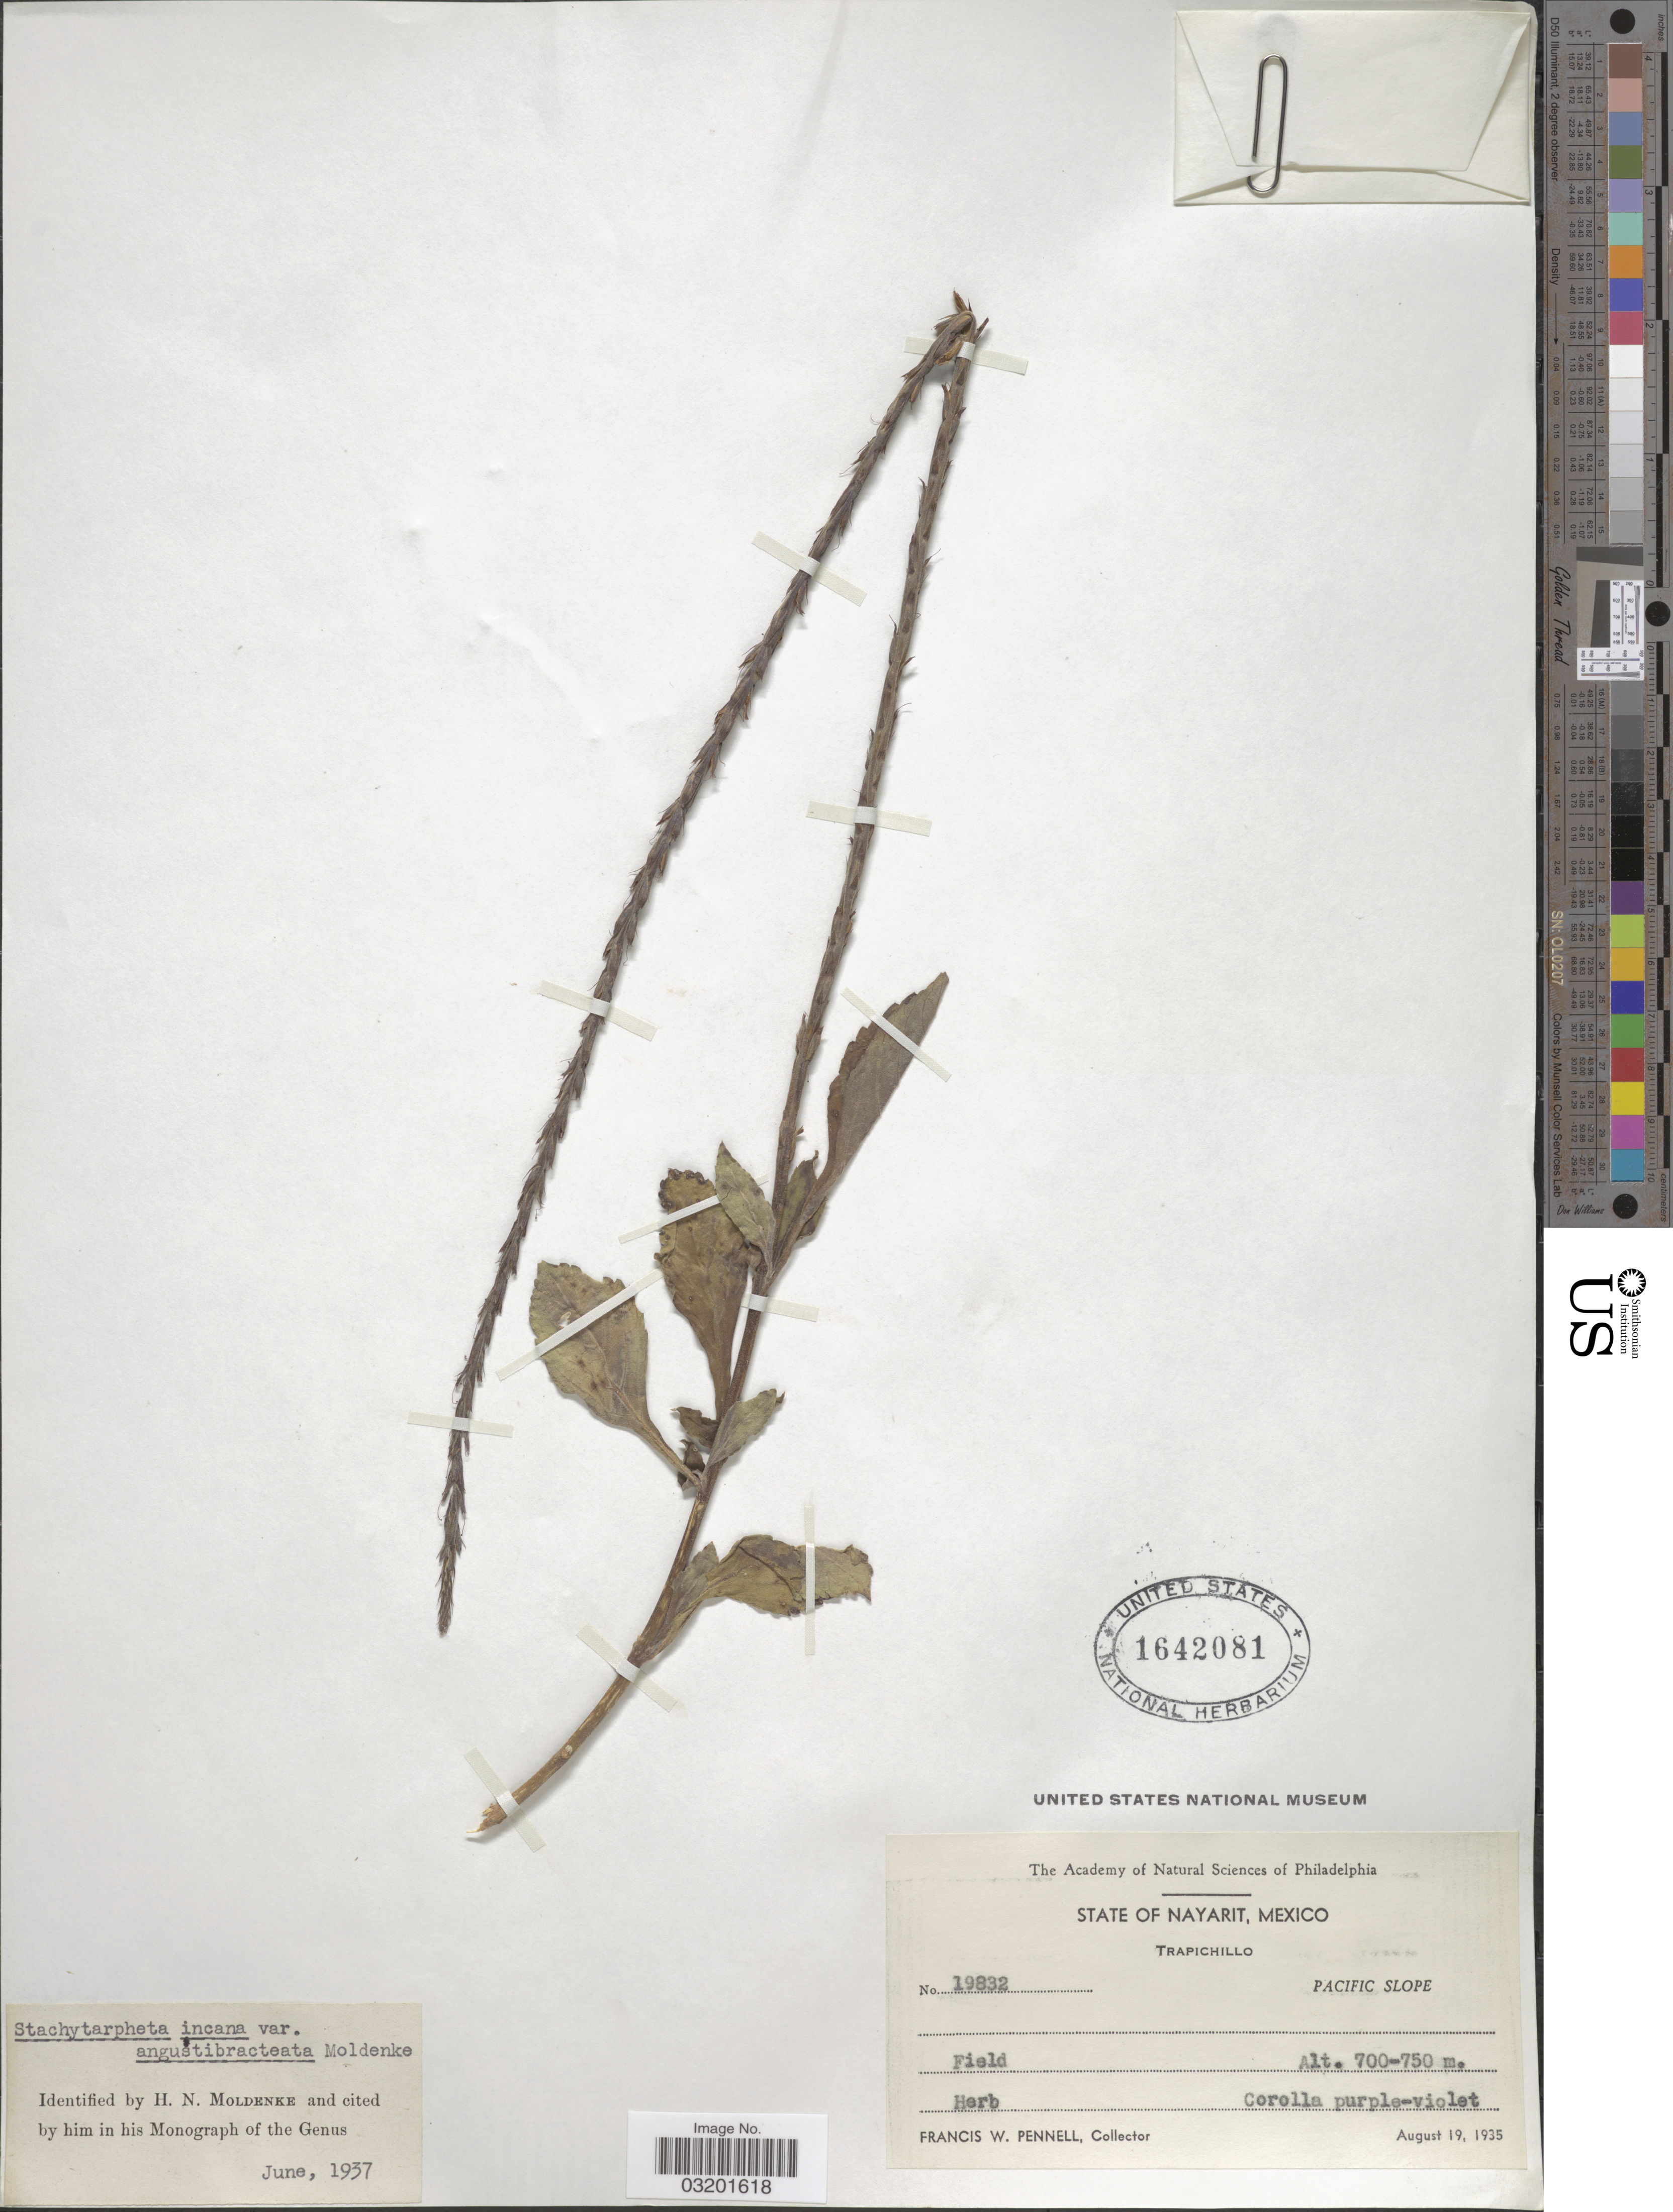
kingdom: Plantae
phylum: Tracheophyta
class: Magnoliopsida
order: Lamiales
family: Verbenaceae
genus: Stachytarpheta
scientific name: Stachytarpheta incana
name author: Moldenke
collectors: F. W. Pennell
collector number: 19832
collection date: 1935-08-19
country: Mexico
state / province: Nayarit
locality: Trapichillo. Pacific Slope.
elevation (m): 700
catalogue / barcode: US 1642081